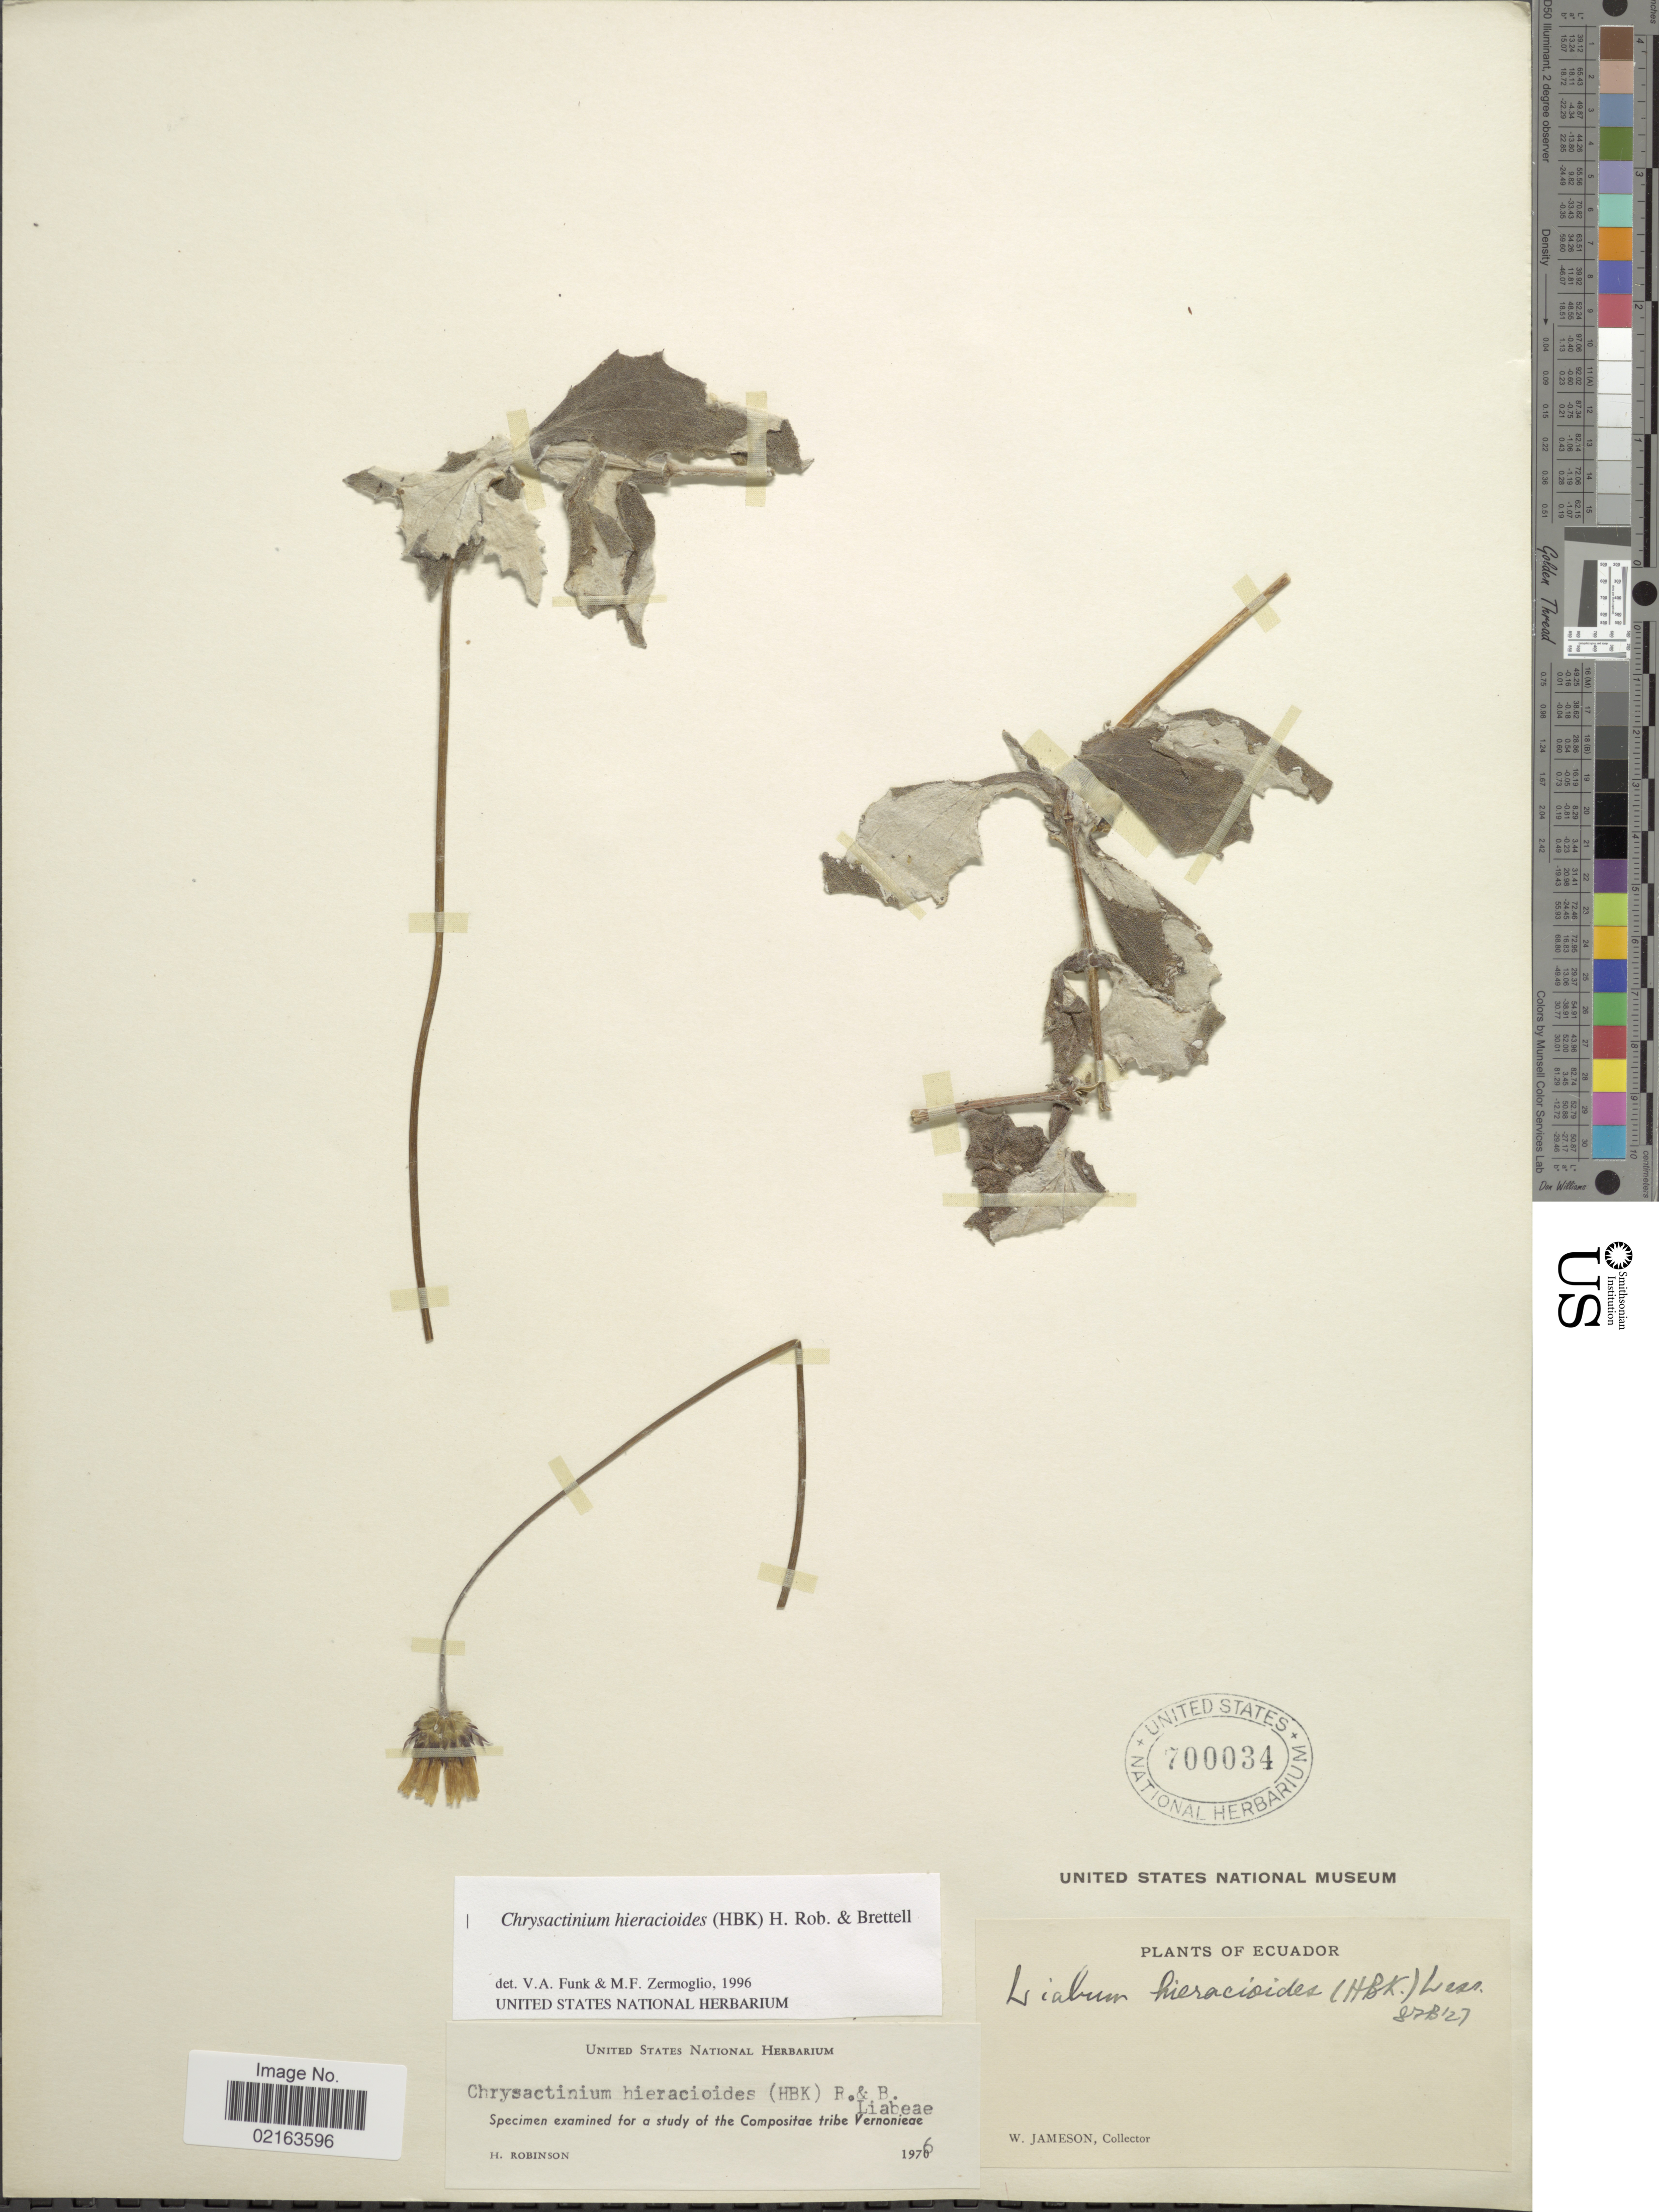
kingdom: Plantae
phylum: Tracheophyta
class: Magnoliopsida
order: Asterales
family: Asteraceae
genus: Chrysactinium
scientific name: Chrysactinium hieracioides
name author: (Kunth) H. Rob. & Brettell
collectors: W. Jameson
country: Ecuador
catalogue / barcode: US 700034